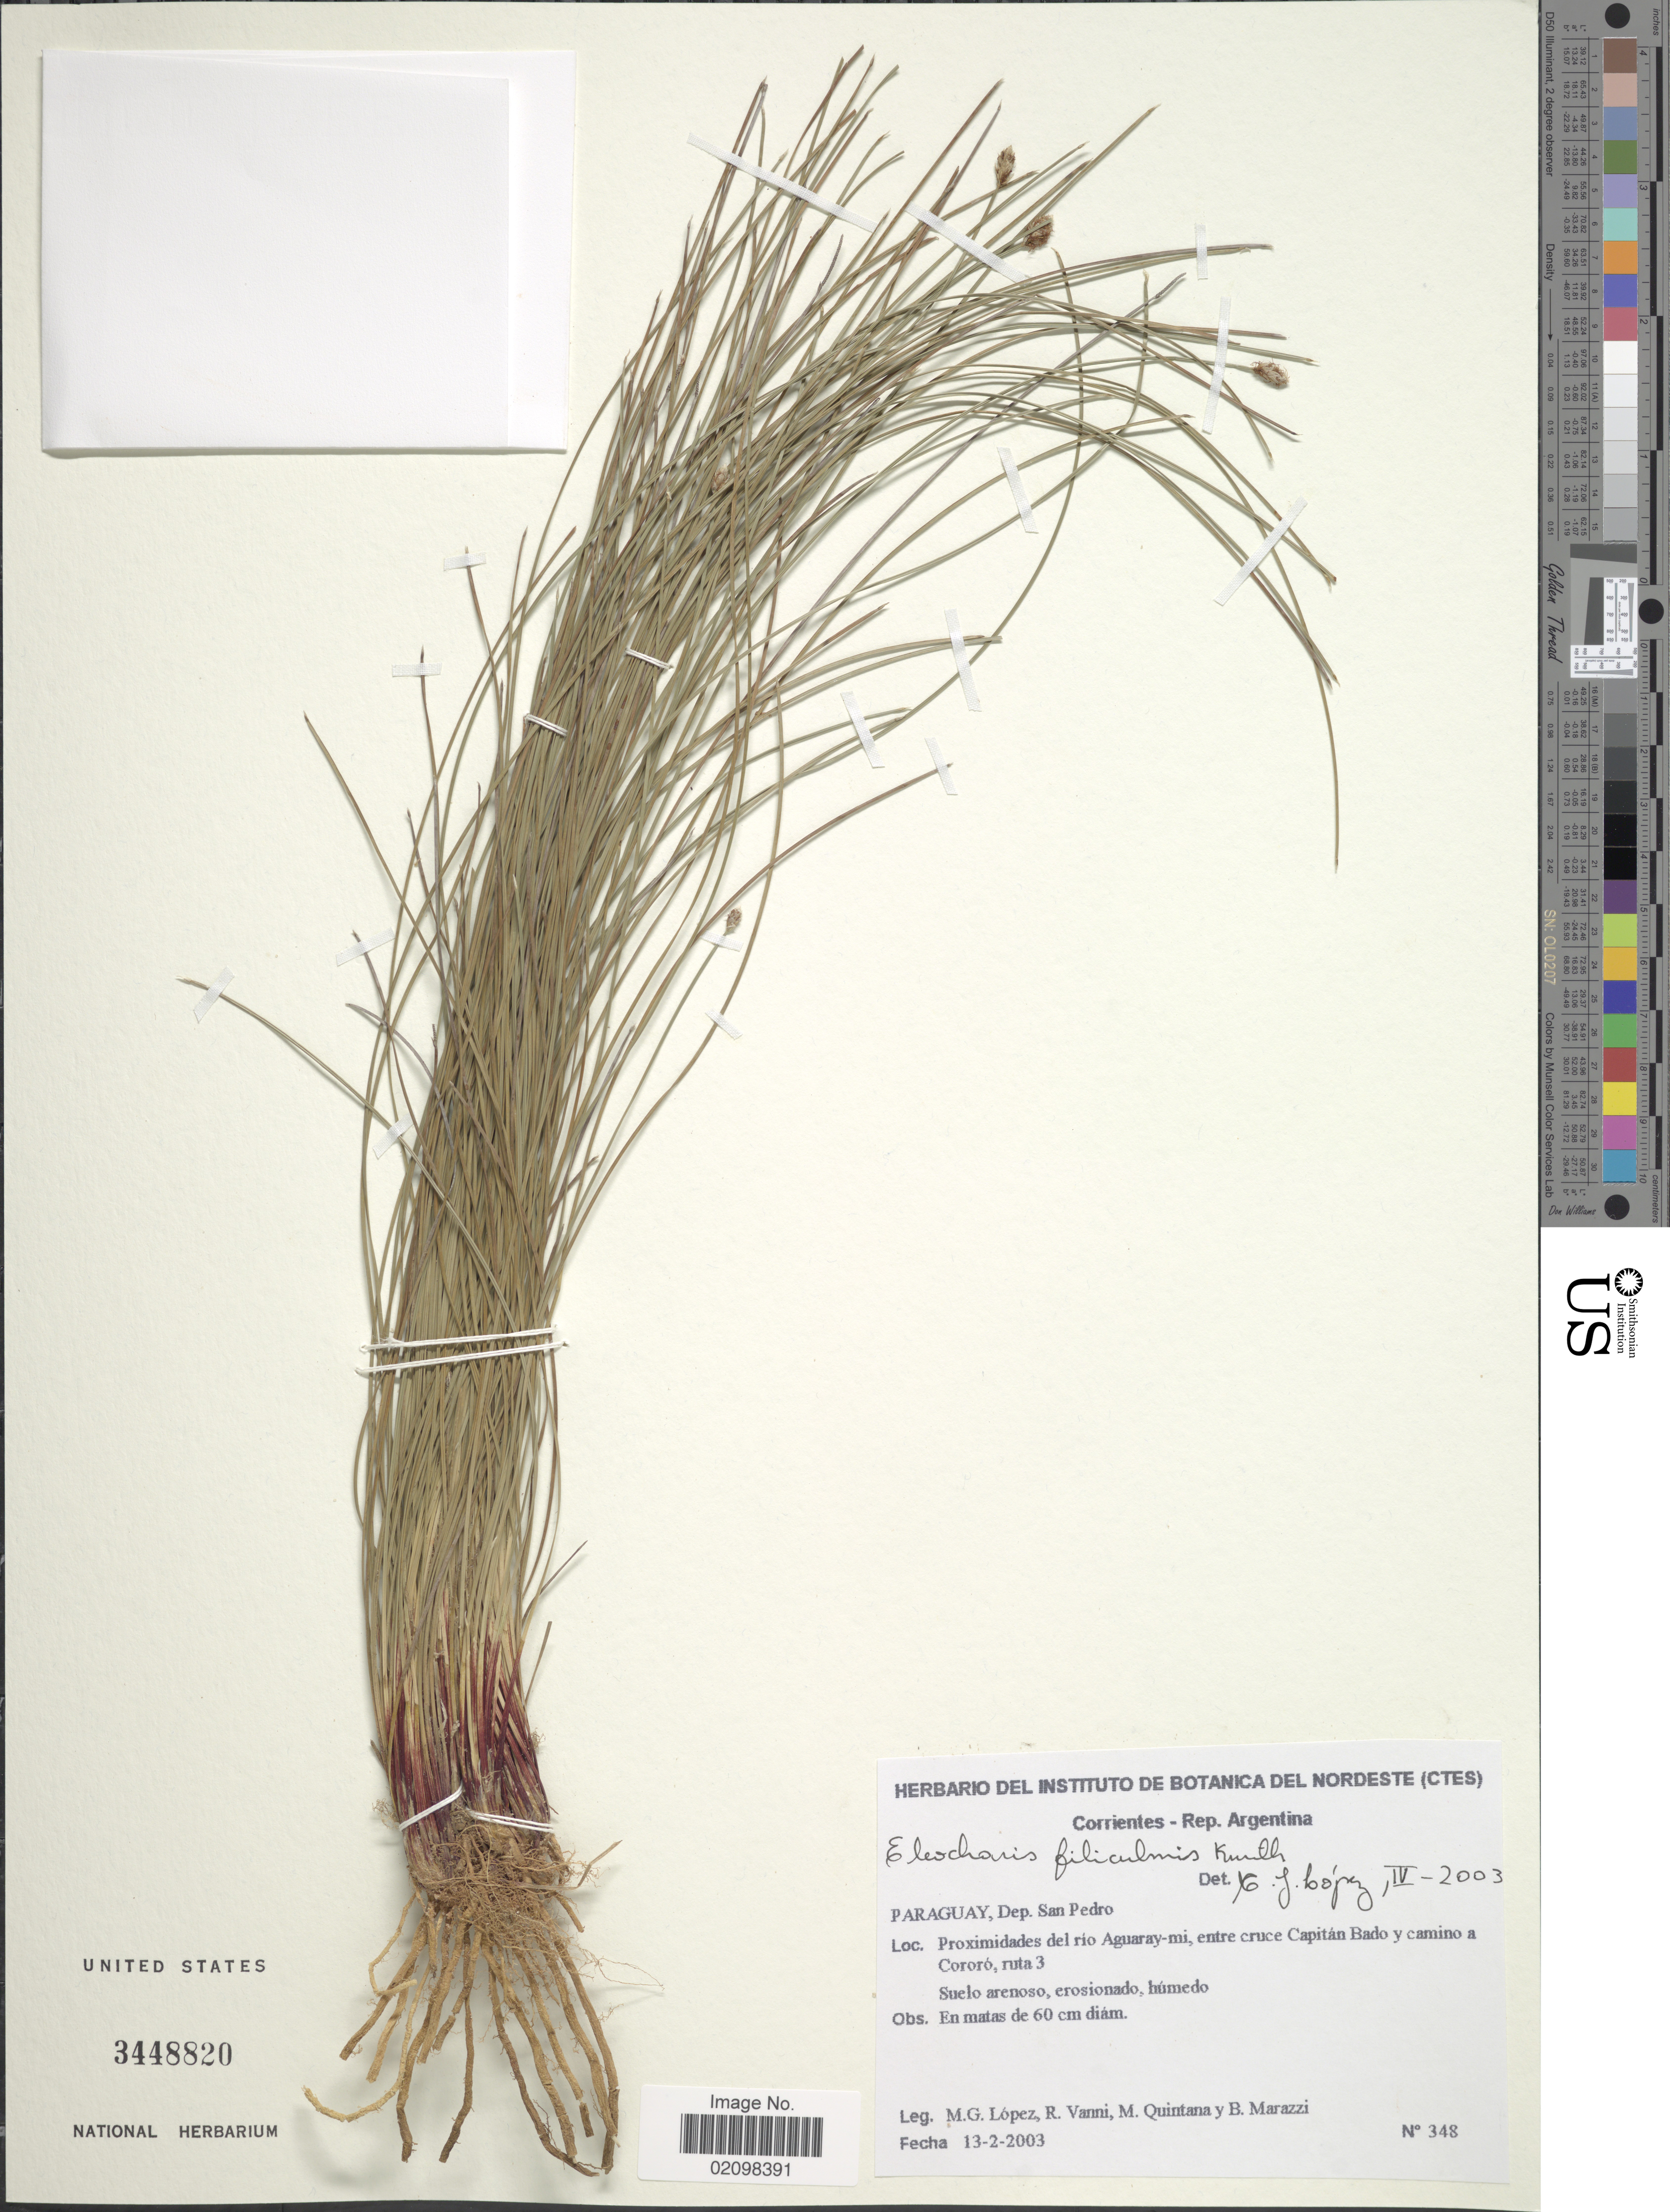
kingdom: Plantae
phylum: Tracheophyta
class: Liliopsida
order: Poales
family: Cyperaceae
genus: Eleocharis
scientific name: Eleocharis filiculmis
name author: Kunth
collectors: M. López, R. Vanni, M. Quintana & B. Marazzi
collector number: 348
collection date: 2003-02-13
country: Paraguay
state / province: San Pedro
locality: Proximidades del río Aguaray-mi, entre cruce Capitán Bado y camino a Cororó, ruta 3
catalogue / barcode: US 3448820